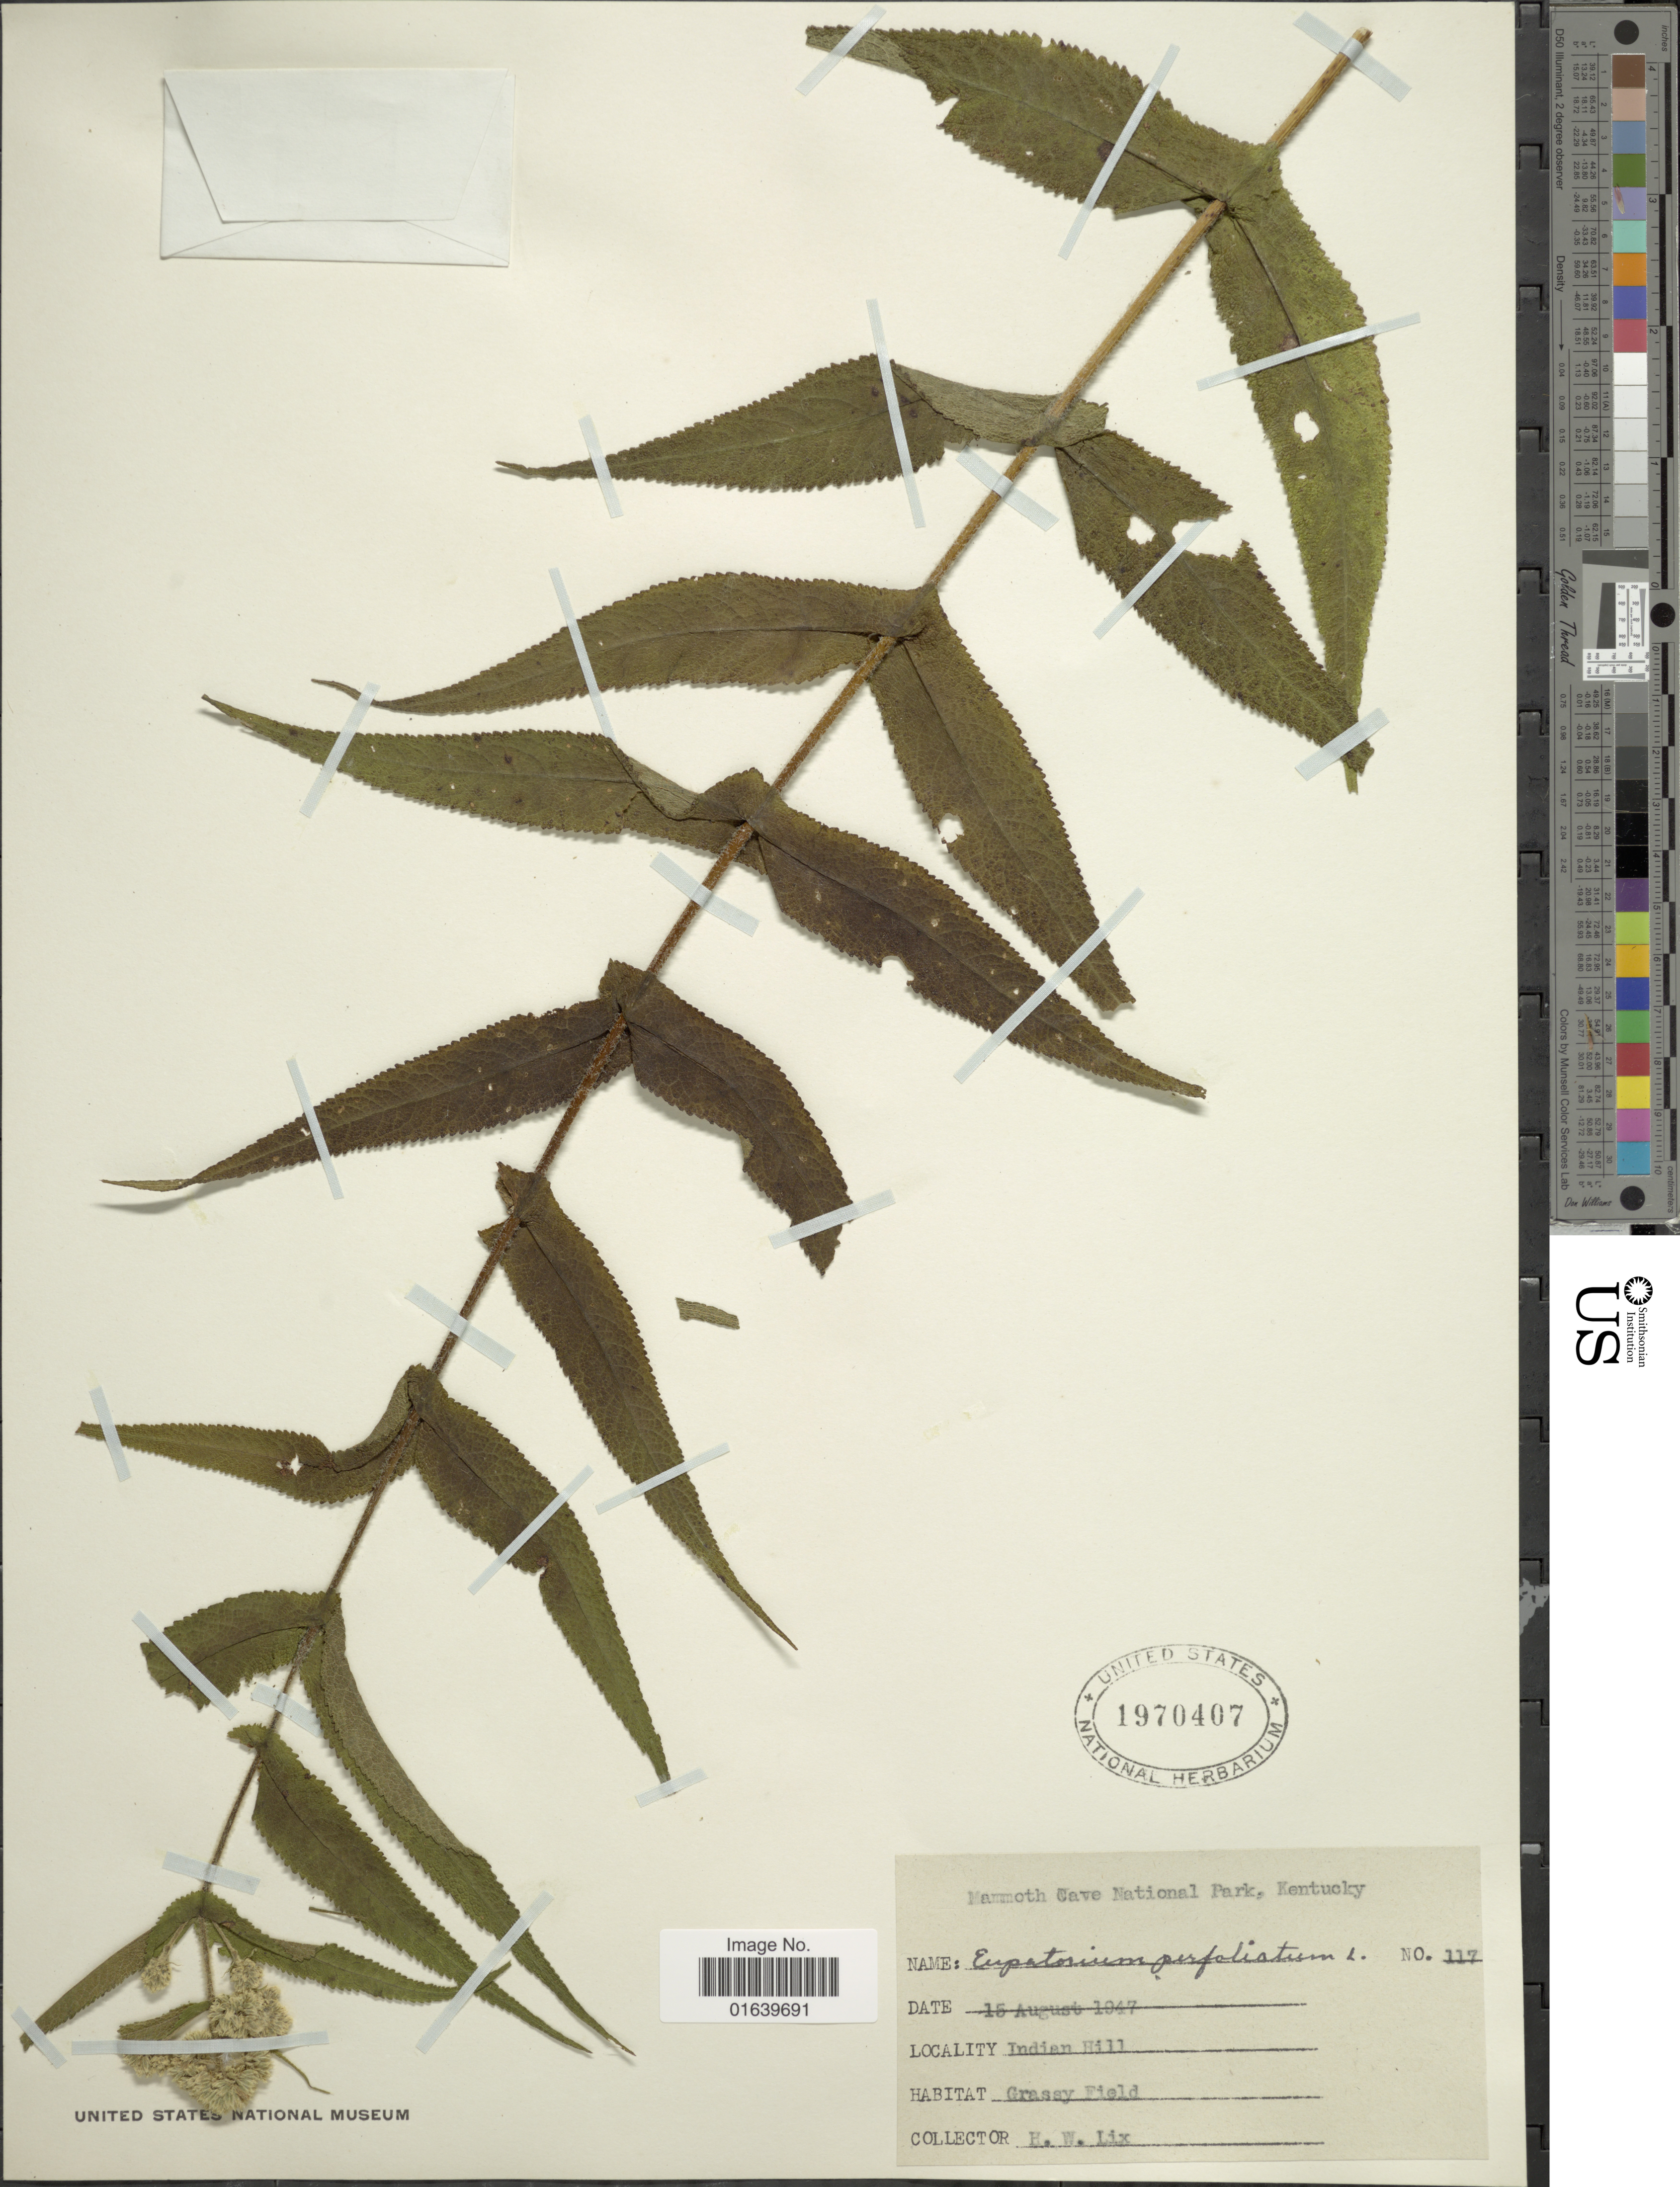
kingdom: Plantae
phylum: Tracheophyta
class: Magnoliopsida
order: Asterales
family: Asteraceae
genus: Eupatorium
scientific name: Eupatorium perfoliatum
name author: L.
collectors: H. W. Lix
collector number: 117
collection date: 1947-08-15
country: United States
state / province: Kentucky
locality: Mamoth Cave National park, Indian Hill.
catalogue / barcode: US 1970407